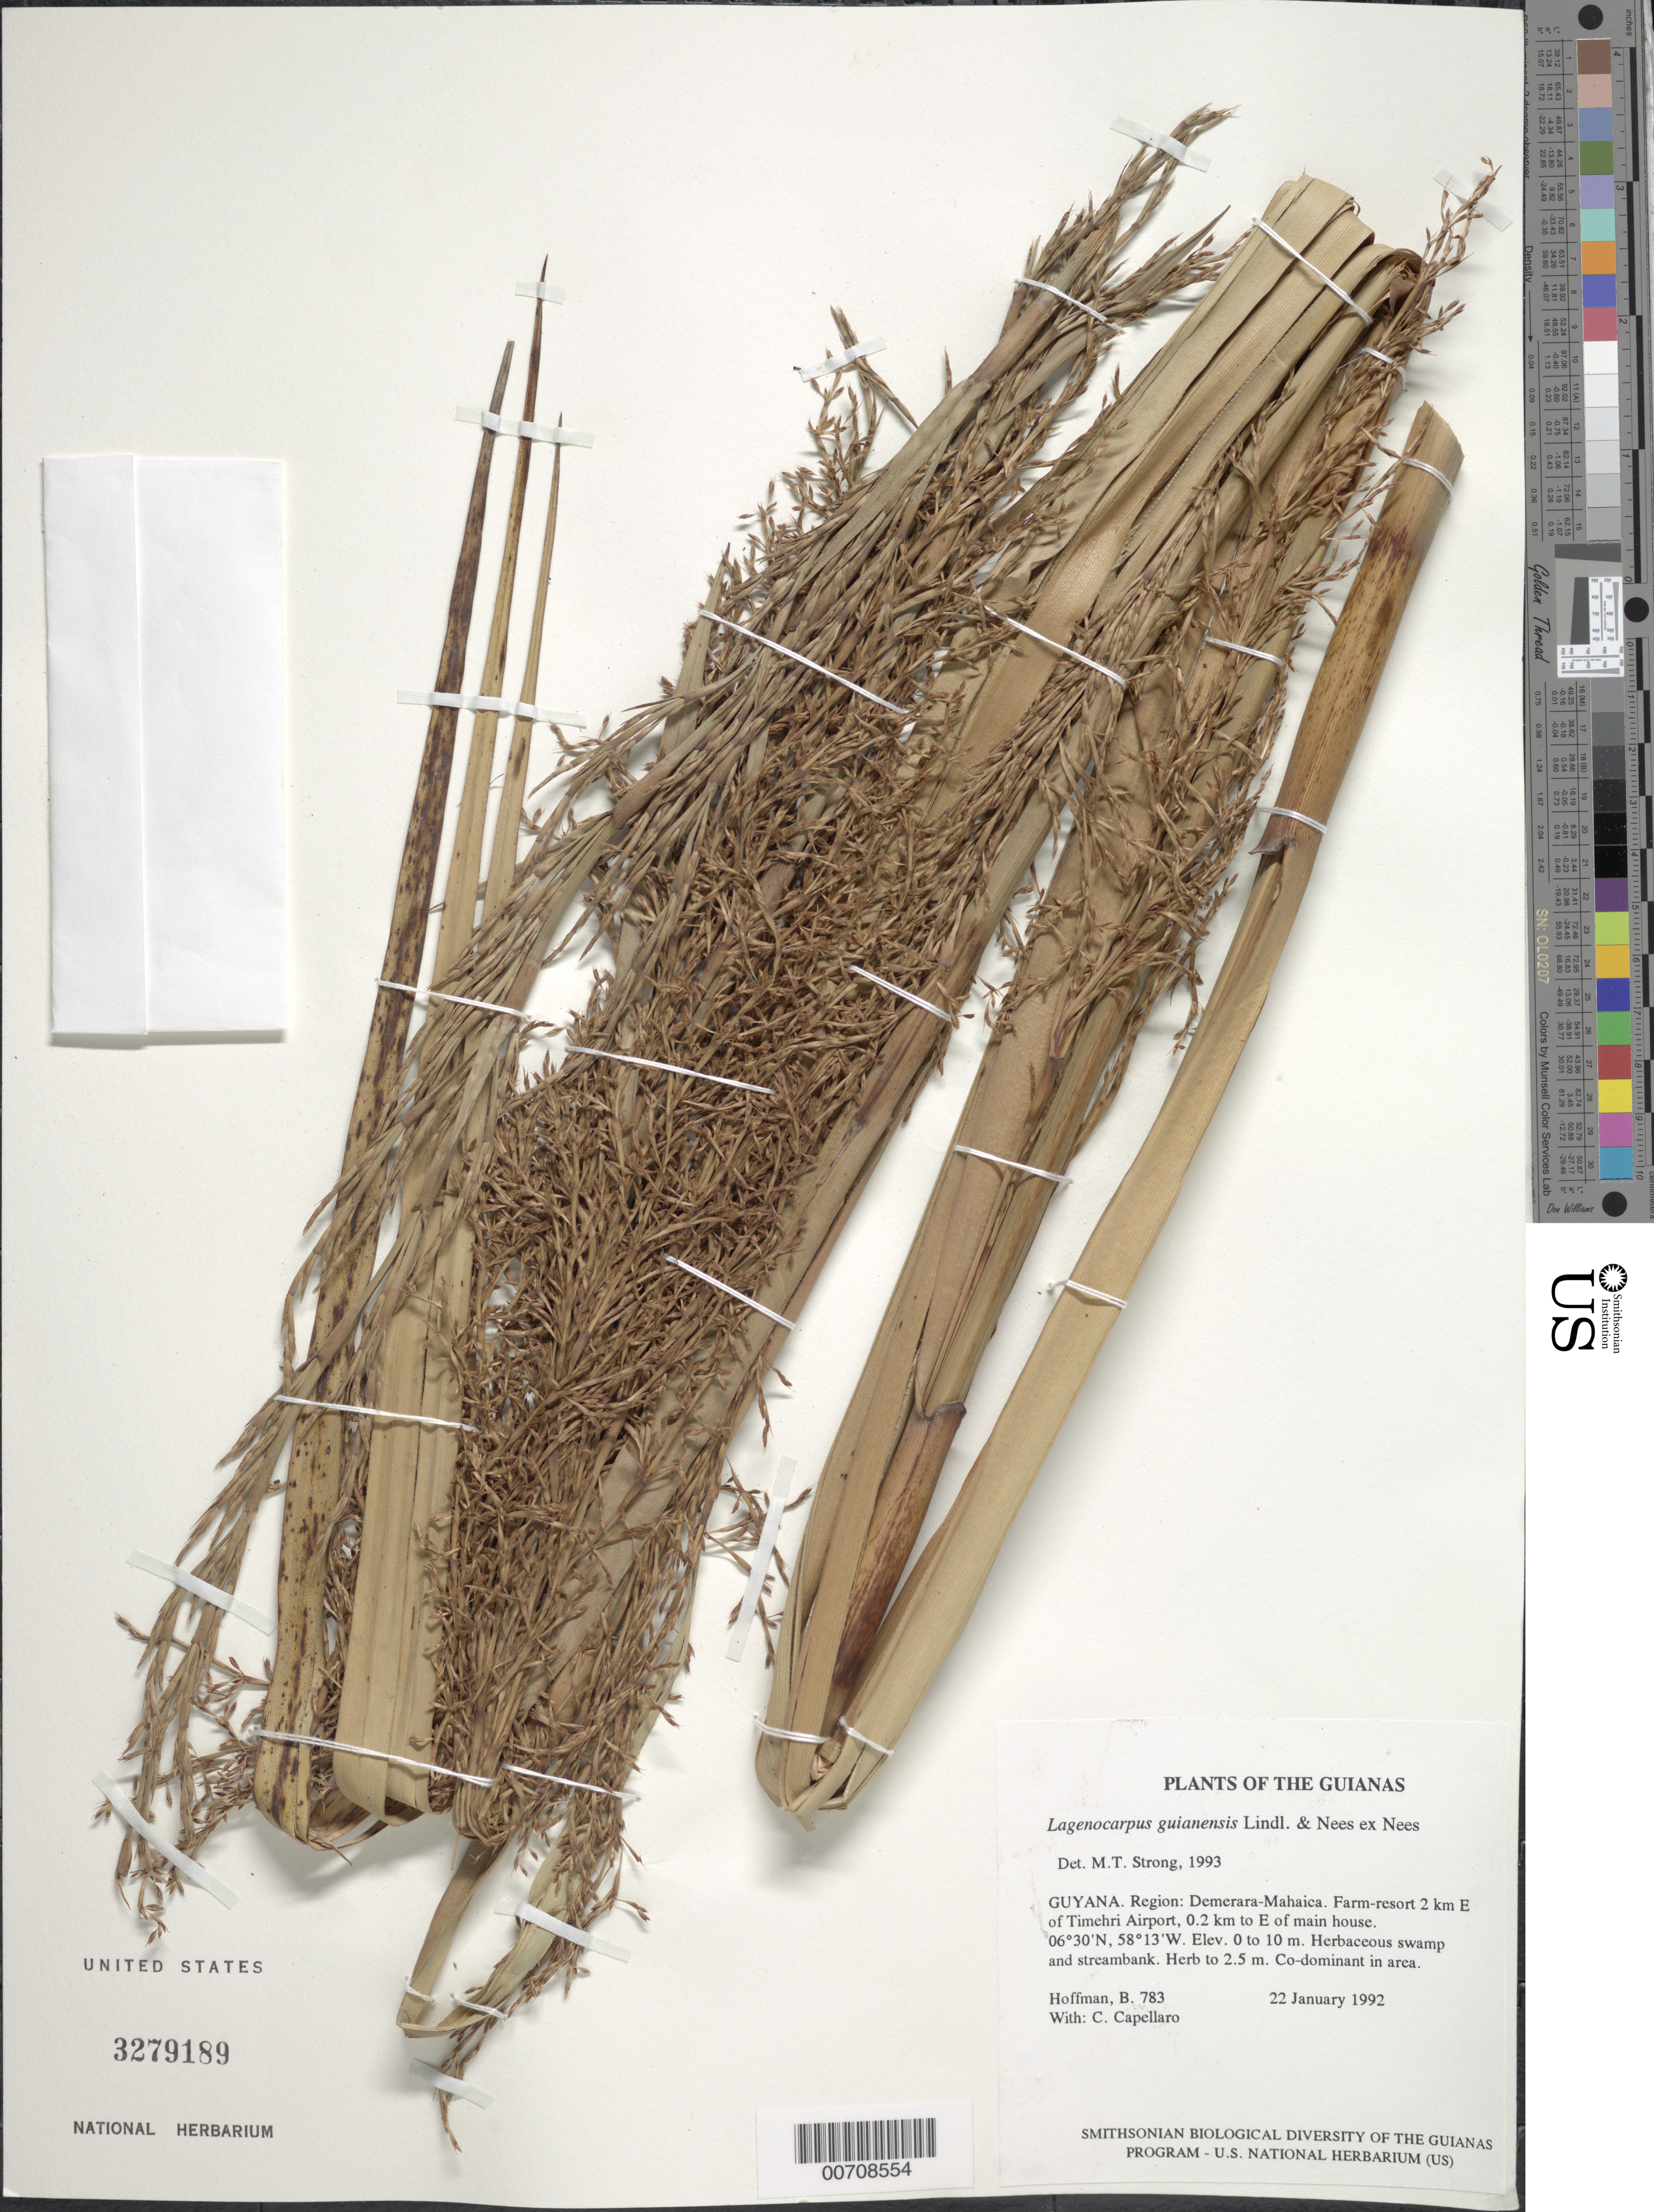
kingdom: Plantae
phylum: Tracheophyta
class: Liliopsida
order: Poales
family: Cyperaceae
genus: Lagenocarpus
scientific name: Lagenocarpus guianensis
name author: Nees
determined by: Strong, M. T., (US), Smithsonian Institution - National Museum of Natural History (UNITED STATES)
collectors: B. Hoffman & C. Capellaro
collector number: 783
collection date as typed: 22 January 1992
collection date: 1992-01-22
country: Guyana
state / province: Demerara-Mahaica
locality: Farm-resort 2 km E of Timehri Airport, 0.2 km to E of main house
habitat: Herbaceous swamp and streambank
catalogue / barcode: US 3279189